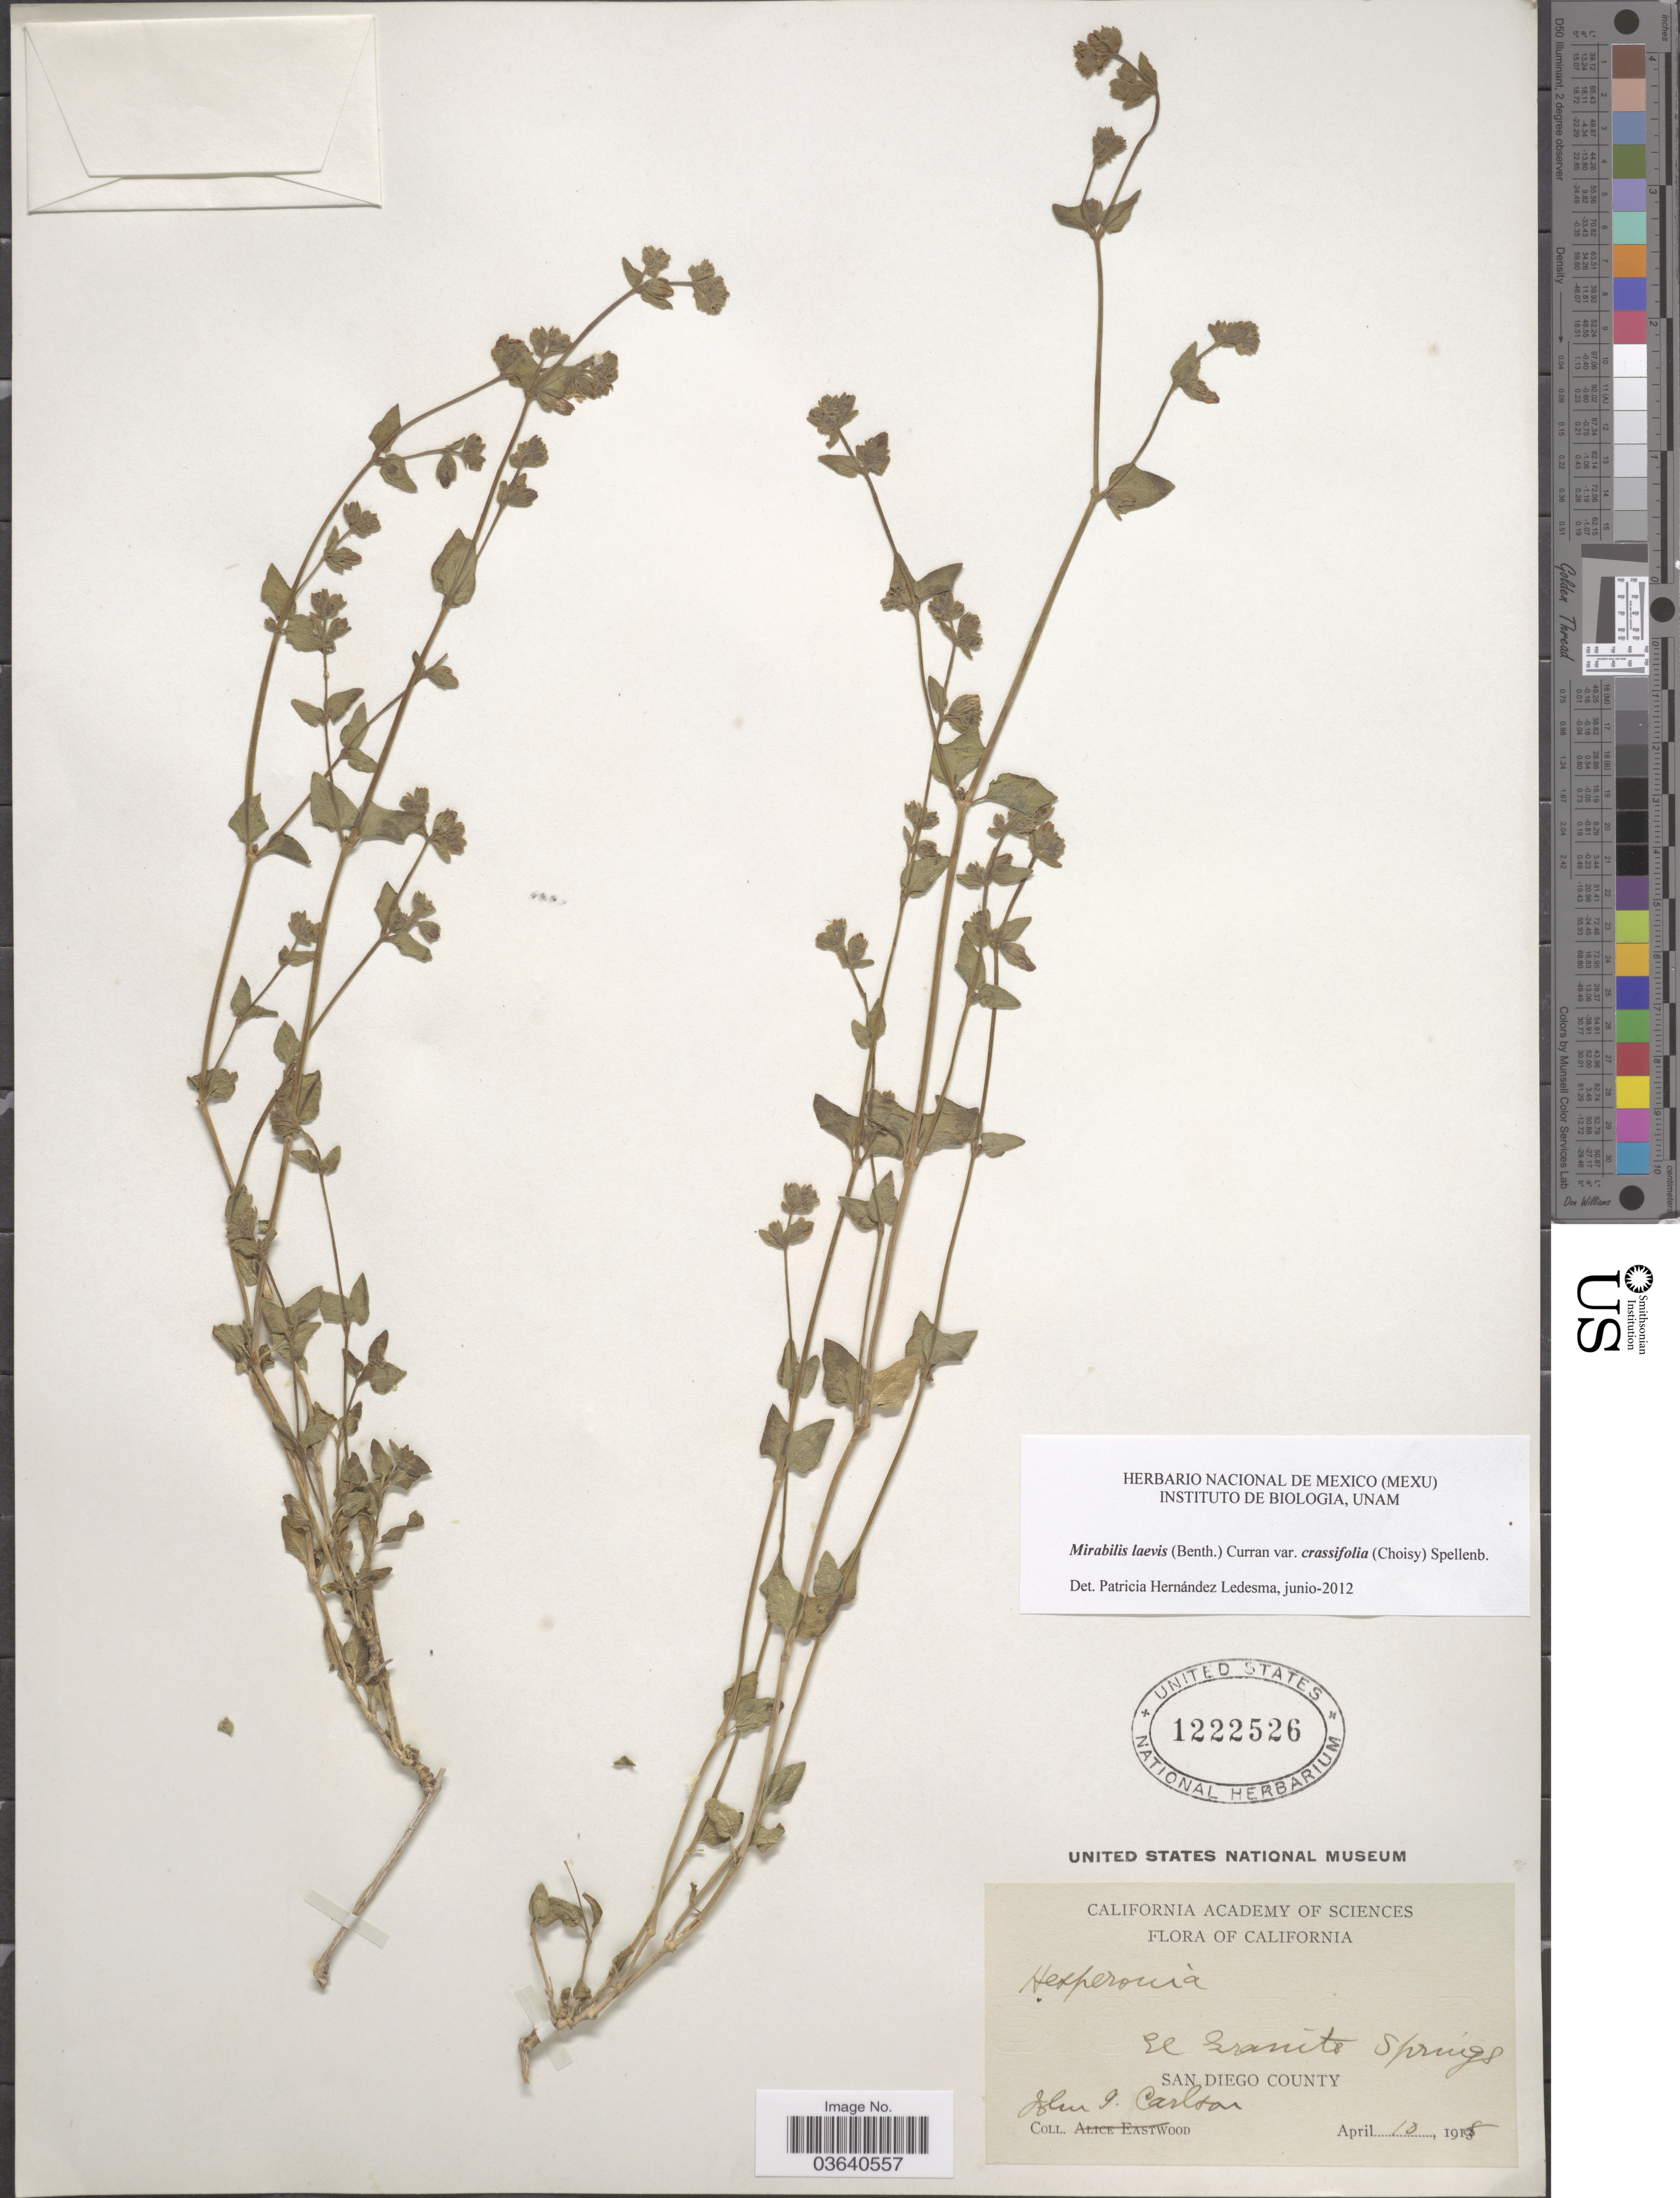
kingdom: Plantae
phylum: Tracheophyta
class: Magnoliopsida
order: Caryophyllales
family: Nyctaginaceae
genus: Mirabilis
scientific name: Mirabilis laevis var. crassifolia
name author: (Choisy) Spellenb.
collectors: J. Carlson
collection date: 1918-04-10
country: United States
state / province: California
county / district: San Diego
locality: El Granito Springs. San Diego County.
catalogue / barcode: US 1222526